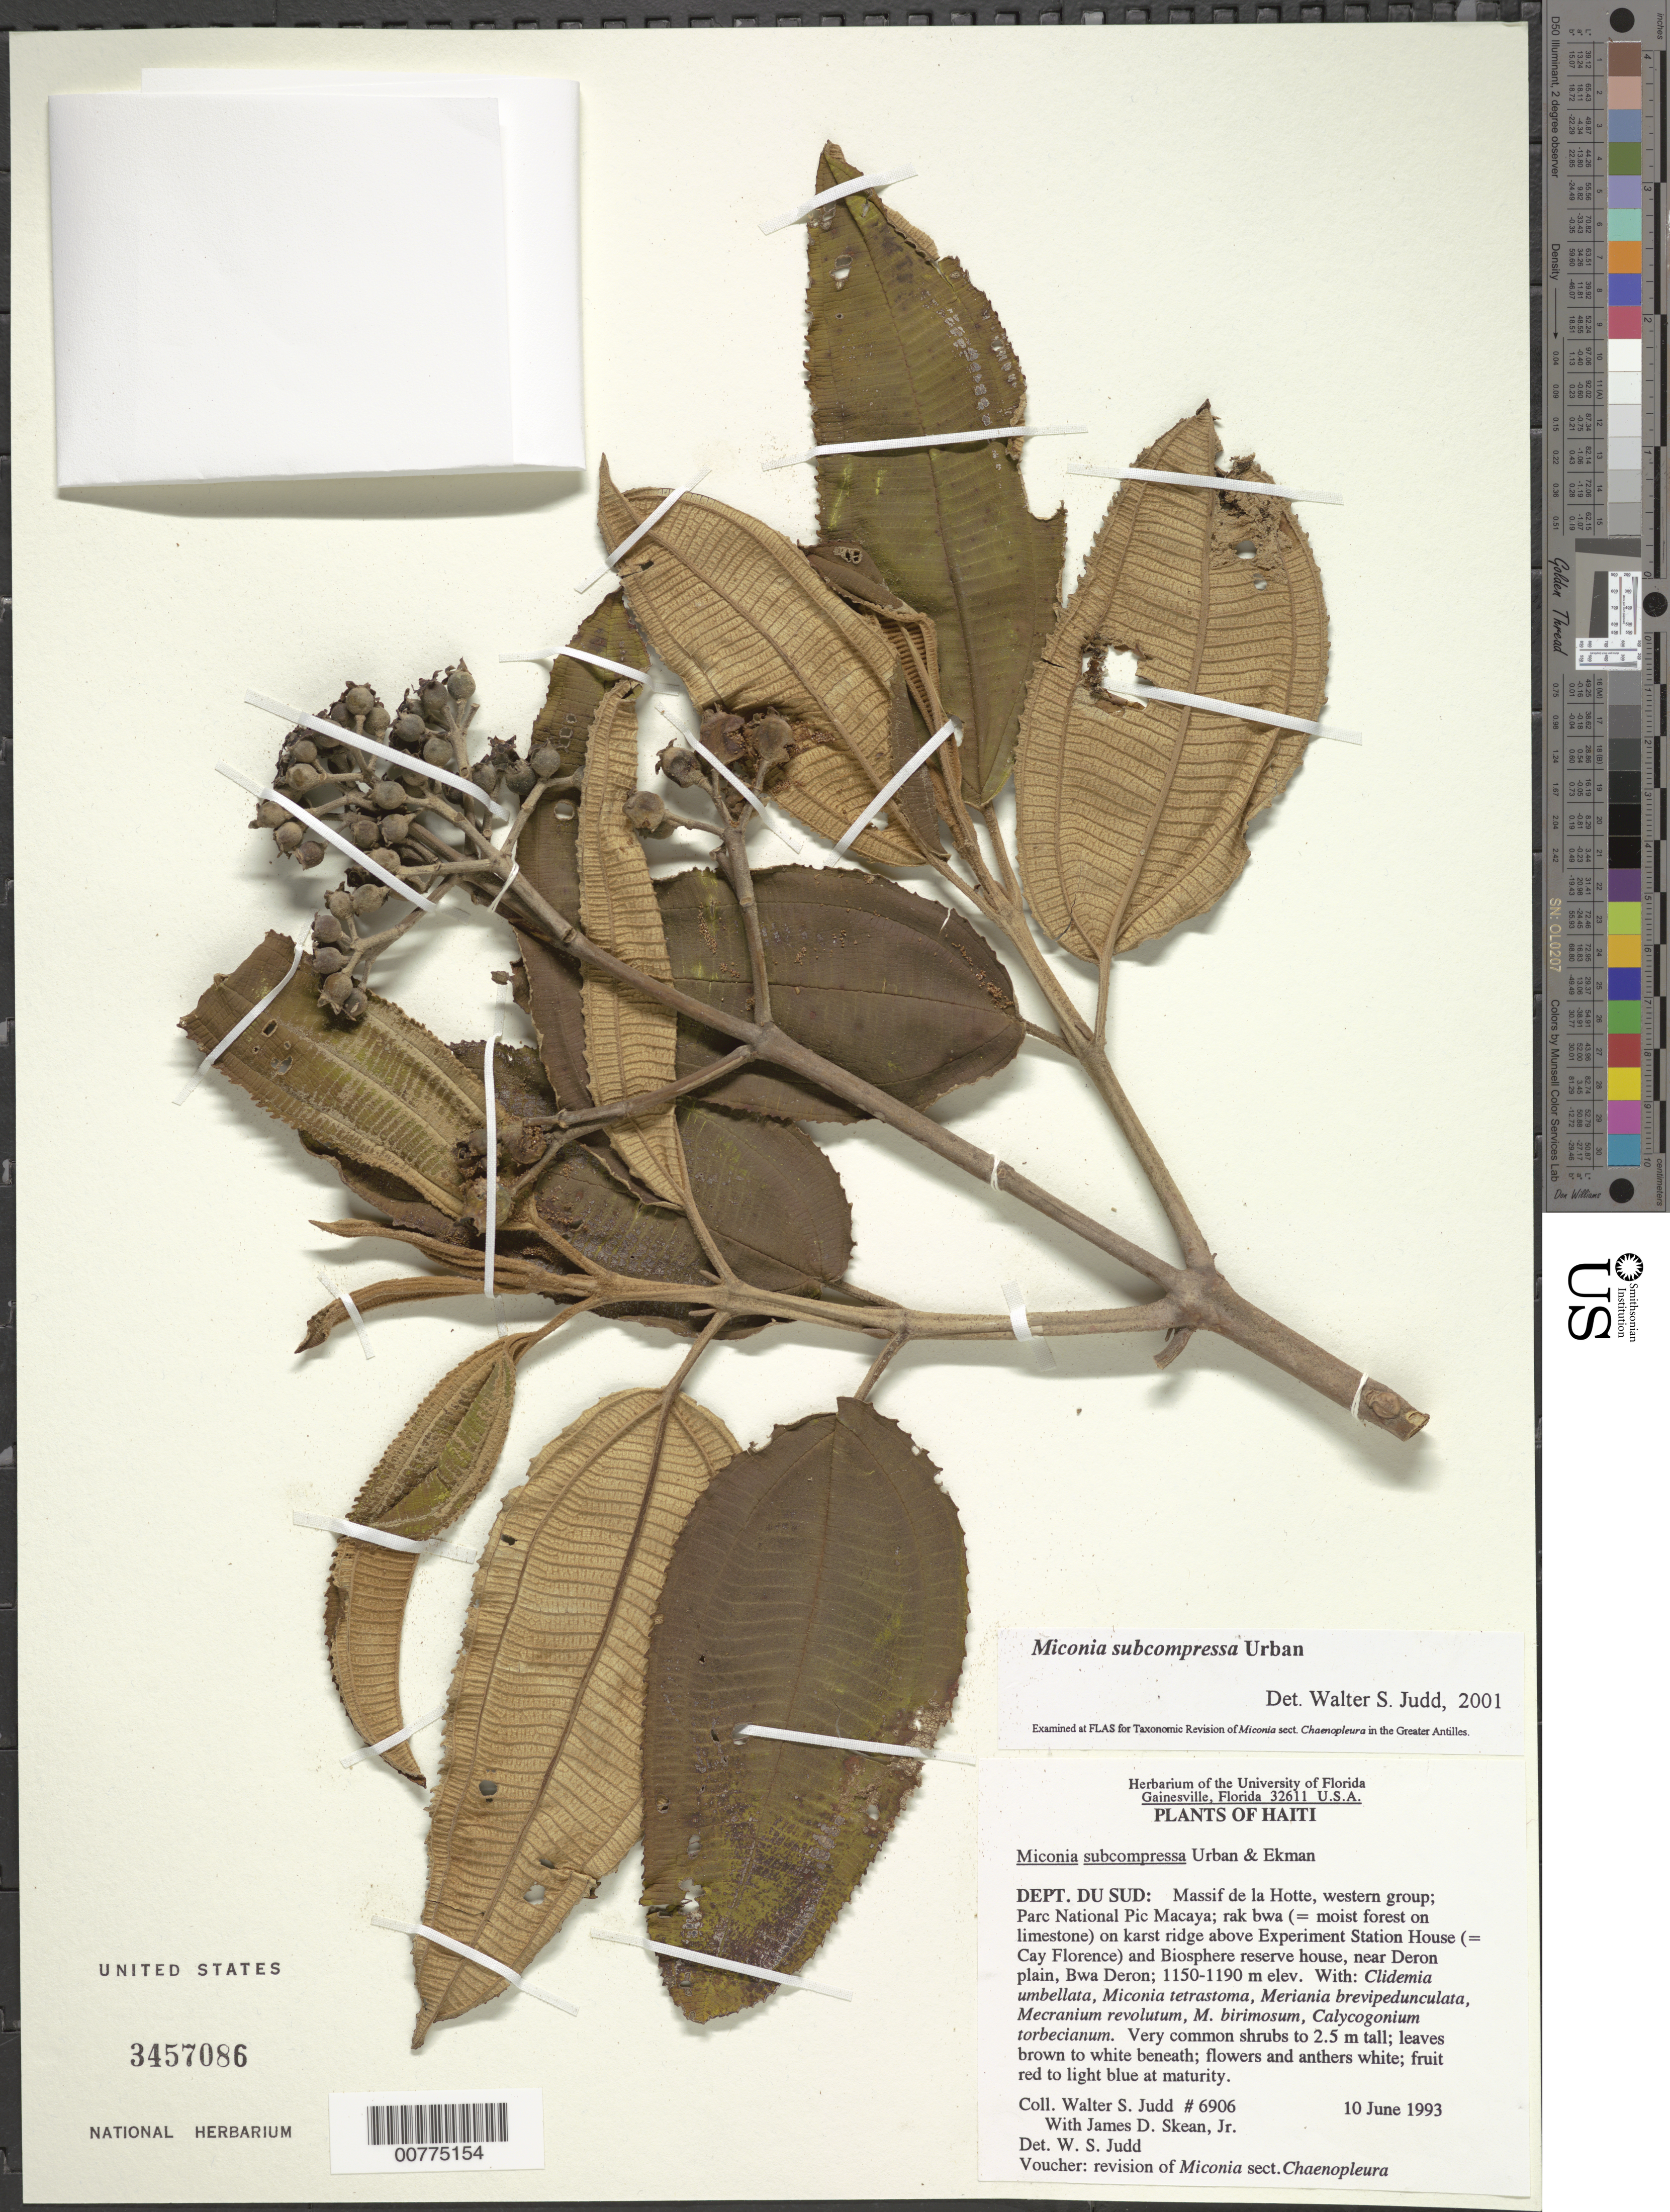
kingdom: Plantae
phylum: Tracheophyta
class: Magnoliopsida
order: Myrtales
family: Melastomataceae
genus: Miconia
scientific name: Miconia subcompressa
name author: Urb.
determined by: Judd, Walter S.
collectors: W. S. Judd & J. D. Skean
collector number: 6906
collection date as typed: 10 Jun 1993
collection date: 1993-06-10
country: Haiti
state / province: Sud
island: Hispaniola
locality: Massif de la Hotte, west. group, Parc National Pic Macaya, rak bwa (= moist forest on limestone) on karst ridge above Experiment Station House (= Cay Florence) and Biosphere reserve house, near Deron plain,etc.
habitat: With Clidemia umbellata, Miconia tetrastoma, Meriania brevipedunculata, Mecranium revolutum, M. birimosum, etc.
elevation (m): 1150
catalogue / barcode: US 3457086